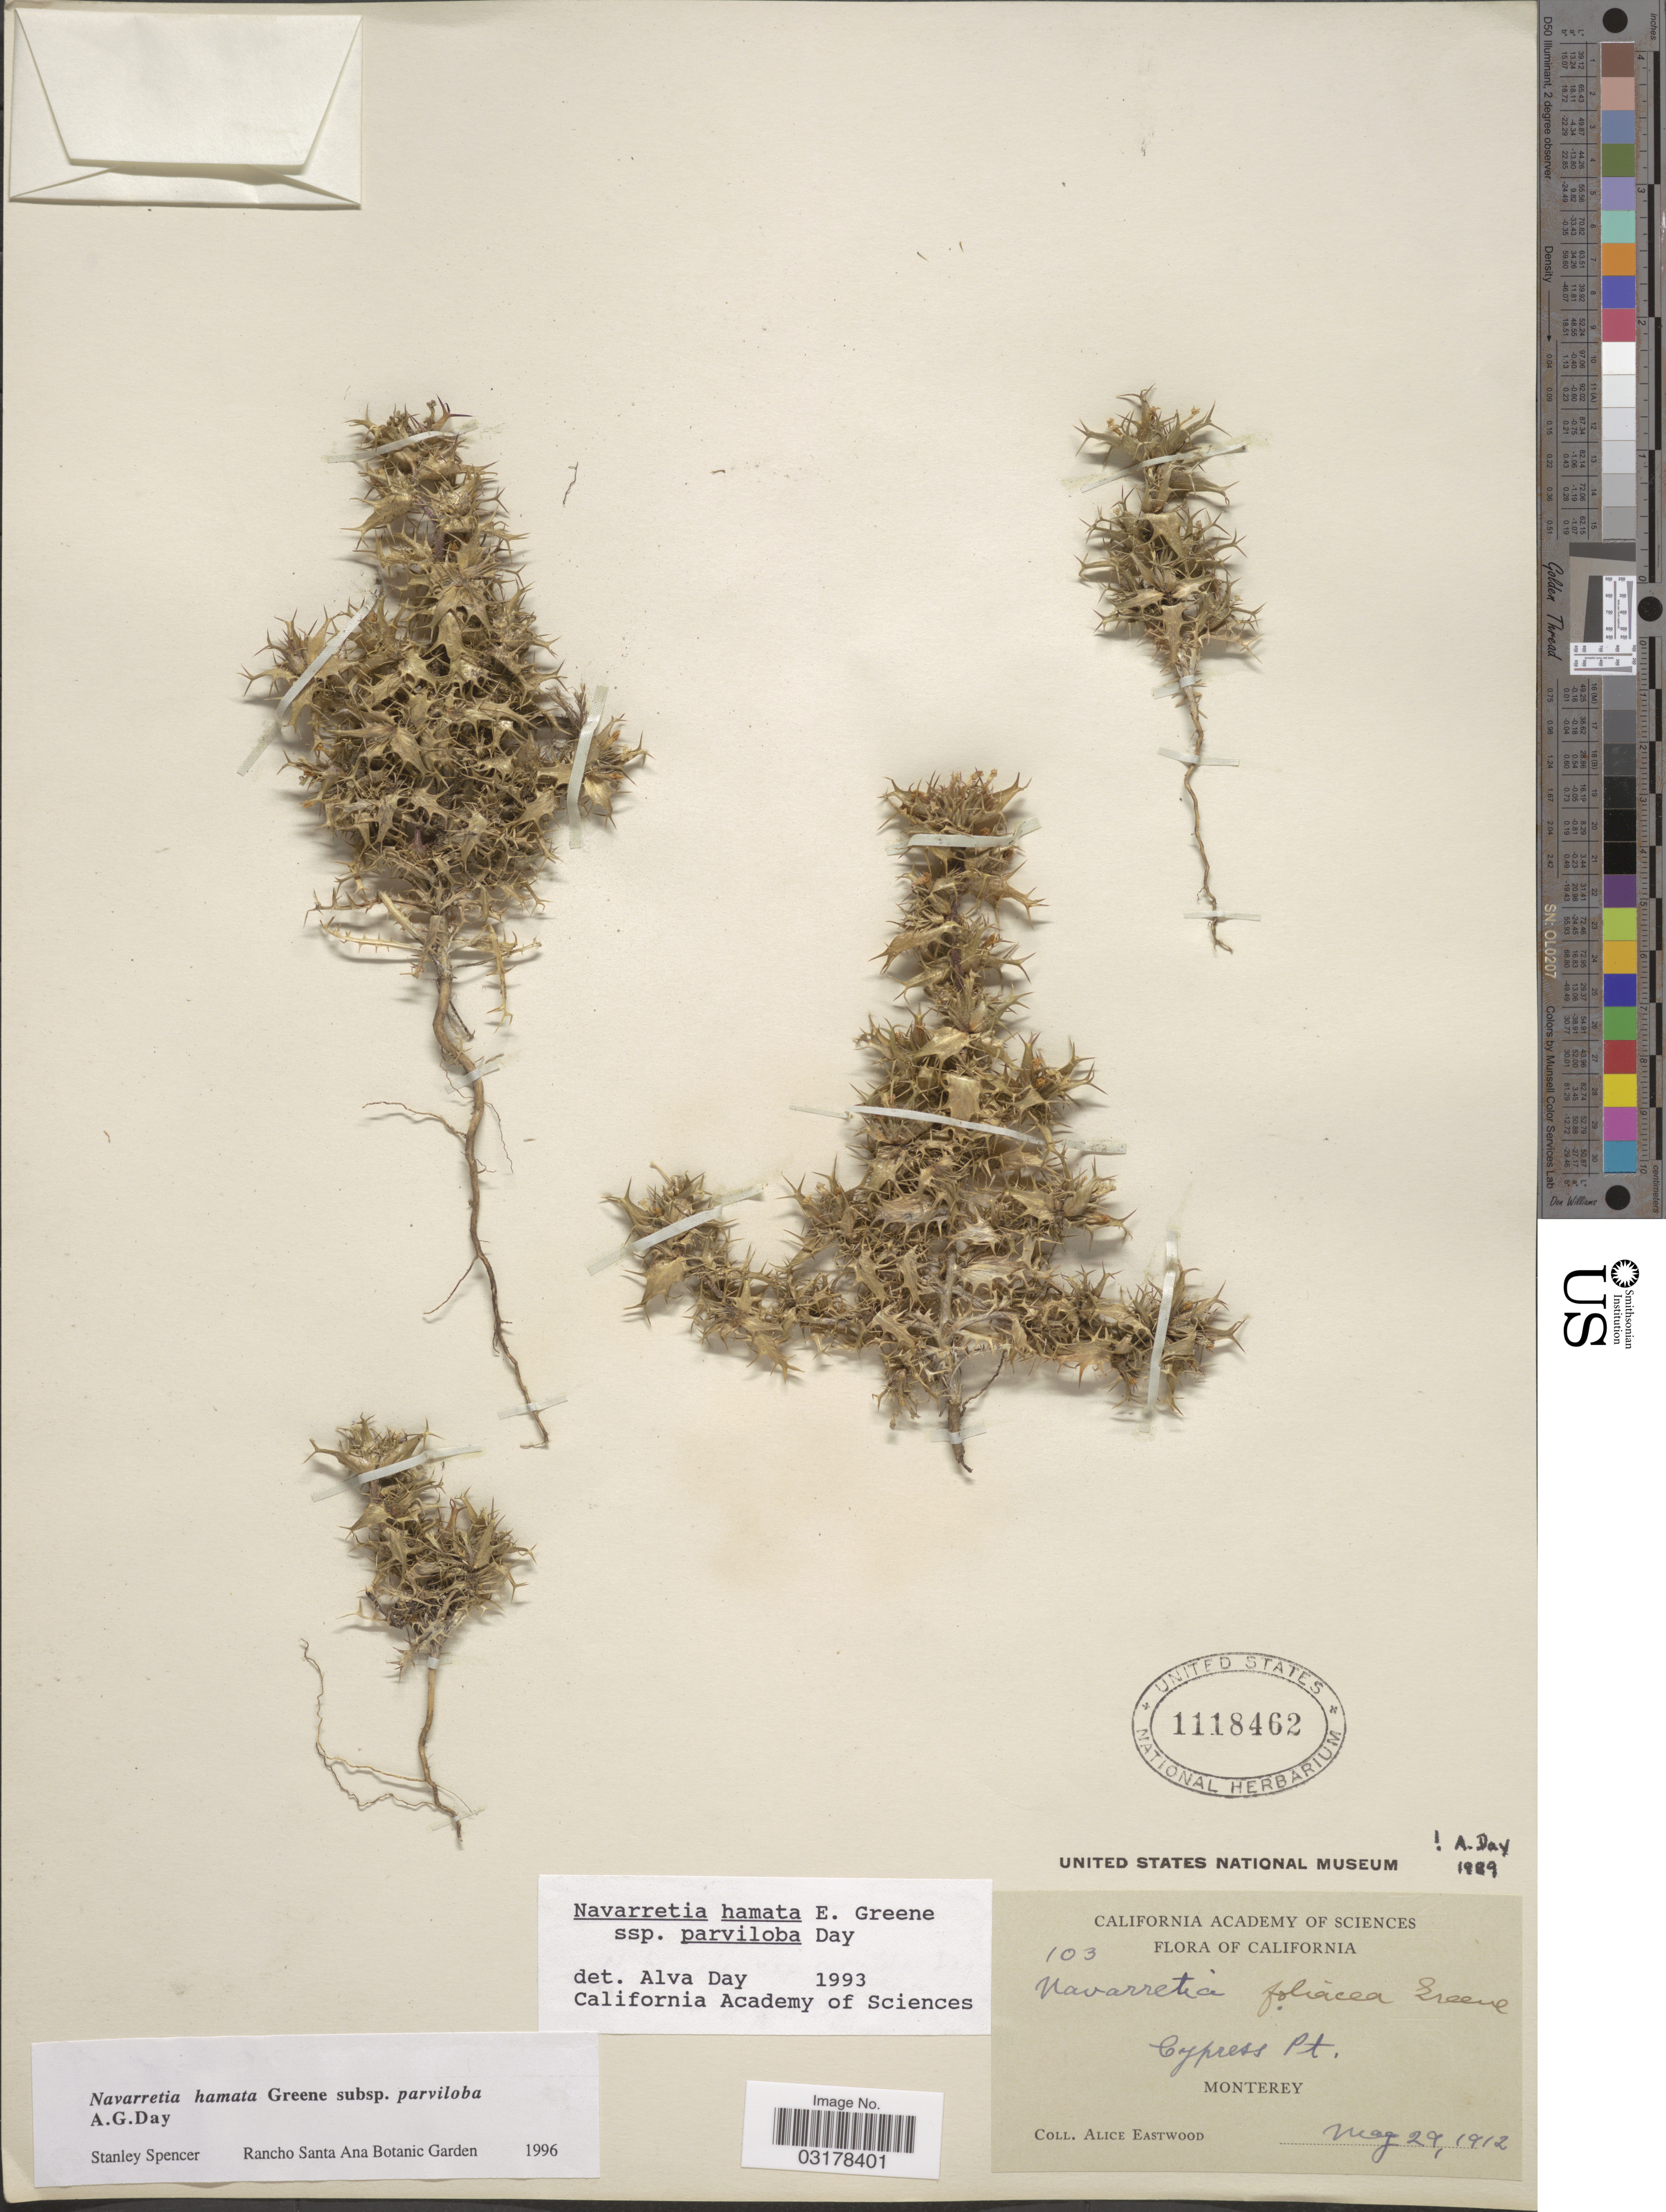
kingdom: Plantae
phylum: Tracheophyta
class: Magnoliopsida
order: Ericales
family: Polemoniaceae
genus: Navarretia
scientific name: Navarretia hamata subsp. parviloba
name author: A.G. Day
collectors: A. Eastwood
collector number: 103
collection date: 1912-05-29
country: United States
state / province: California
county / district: Monterey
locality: Cypress Pt. Monterey.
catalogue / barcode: US 1118462